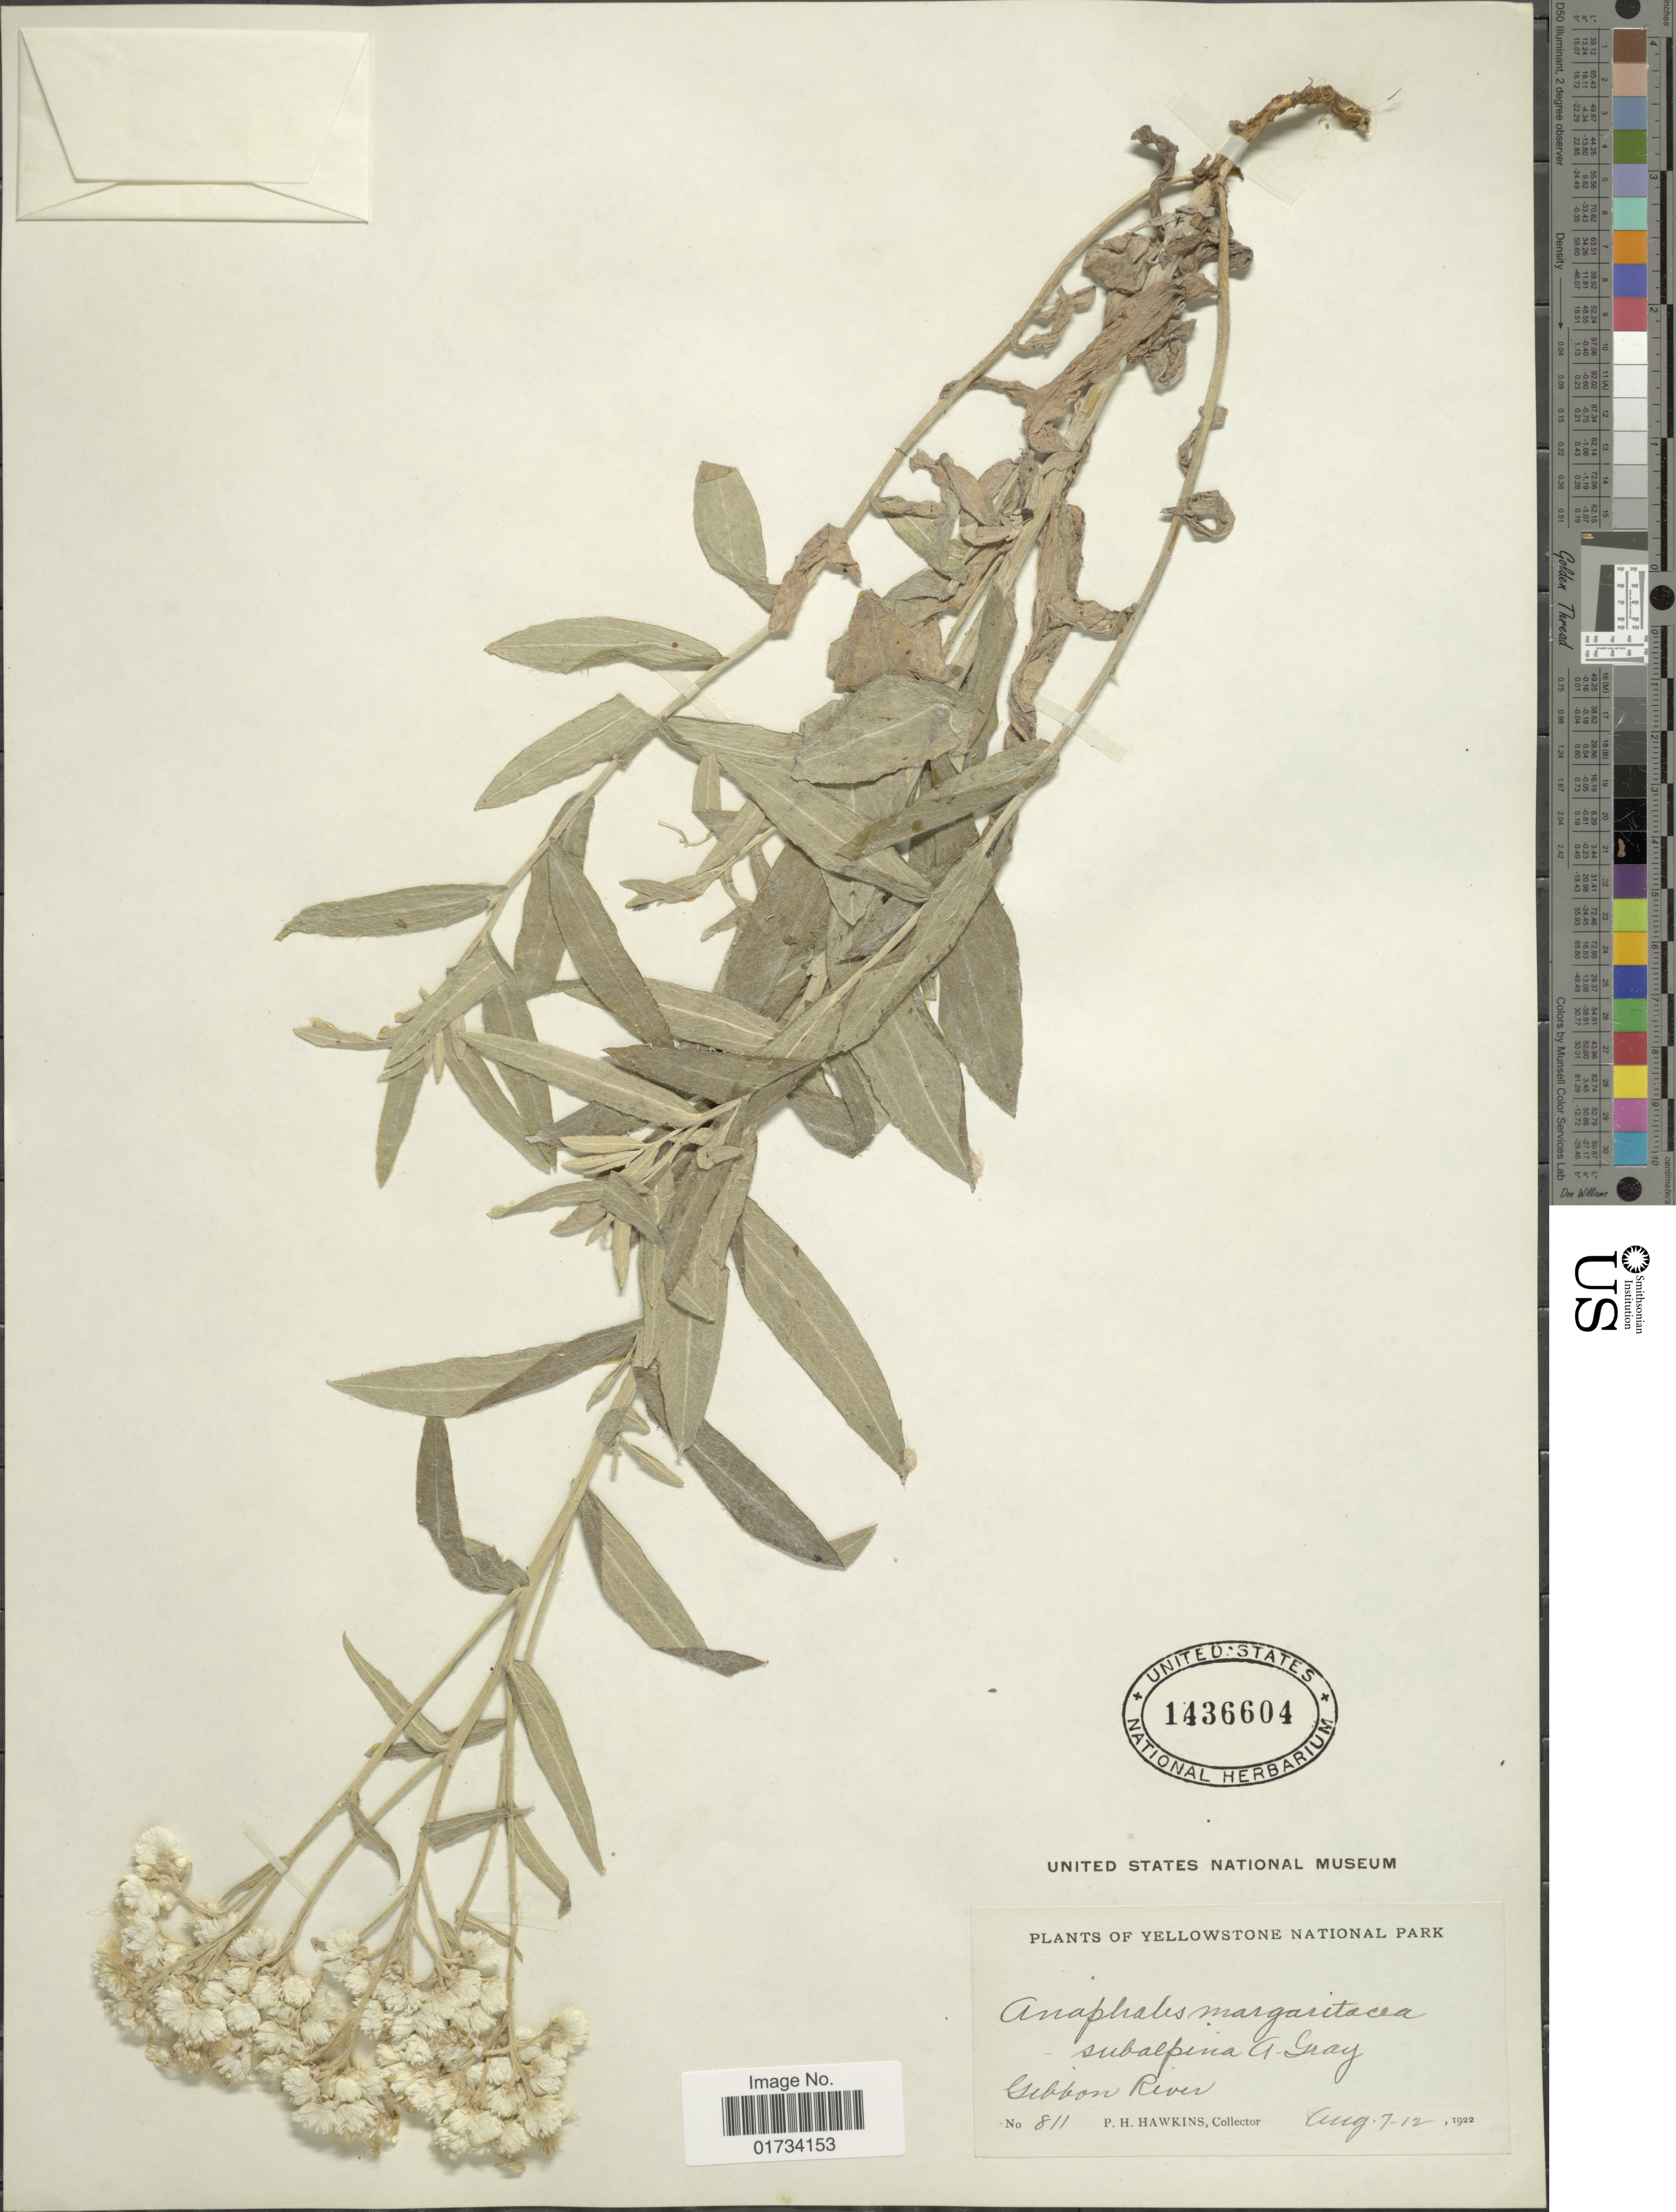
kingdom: Plantae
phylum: Tracheophyta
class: Magnoliopsida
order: Asterales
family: Asteraceae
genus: Anaphalis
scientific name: Anaphalis margaritacea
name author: (L.) Benth. & Hook. f.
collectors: P. Hawkins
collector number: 811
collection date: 1922-08-07/1922-08-12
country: United States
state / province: Wyoming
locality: Yellowstone National Park, Gibbon River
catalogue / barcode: US 1436604